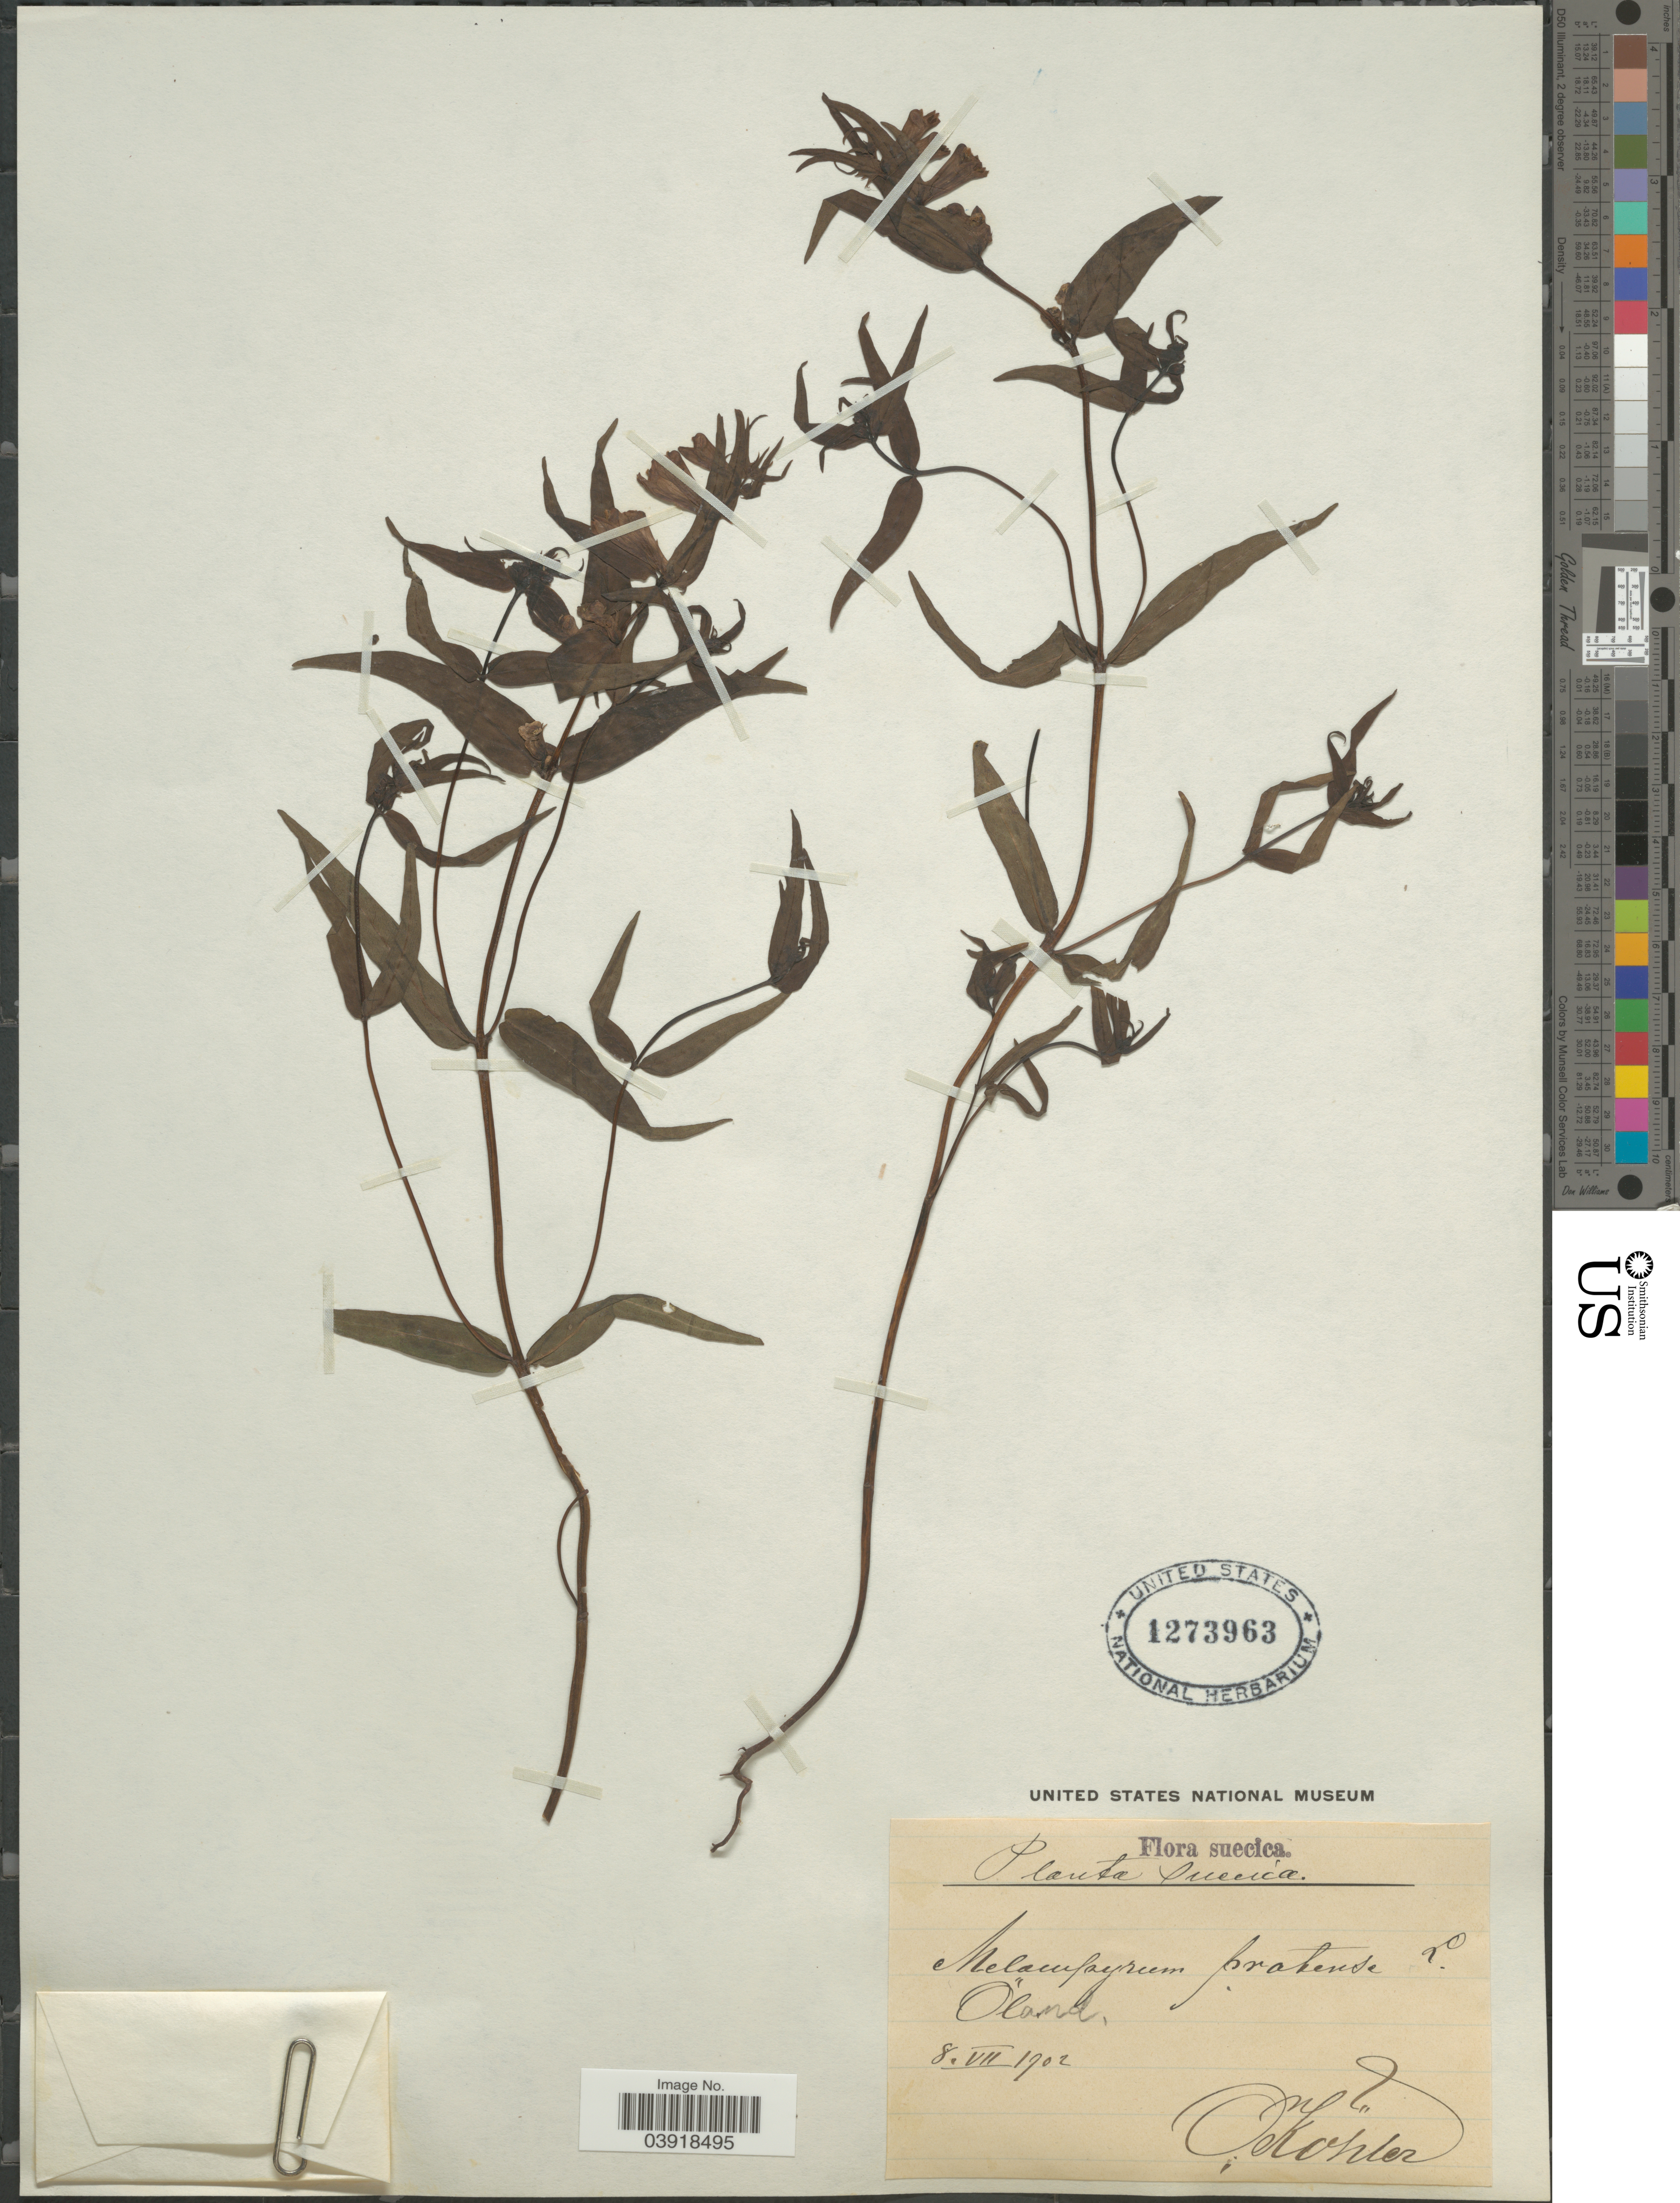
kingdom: Plantae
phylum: Tracheophyta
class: Magnoliopsida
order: Lamiales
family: Orobanchaceae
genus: Melampyrum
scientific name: Melampyrum pratense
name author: L.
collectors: O. Köhler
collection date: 1902-07-08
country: Sweden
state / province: Kalmar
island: Oland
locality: Suecica. Öland.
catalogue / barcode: US 1273963